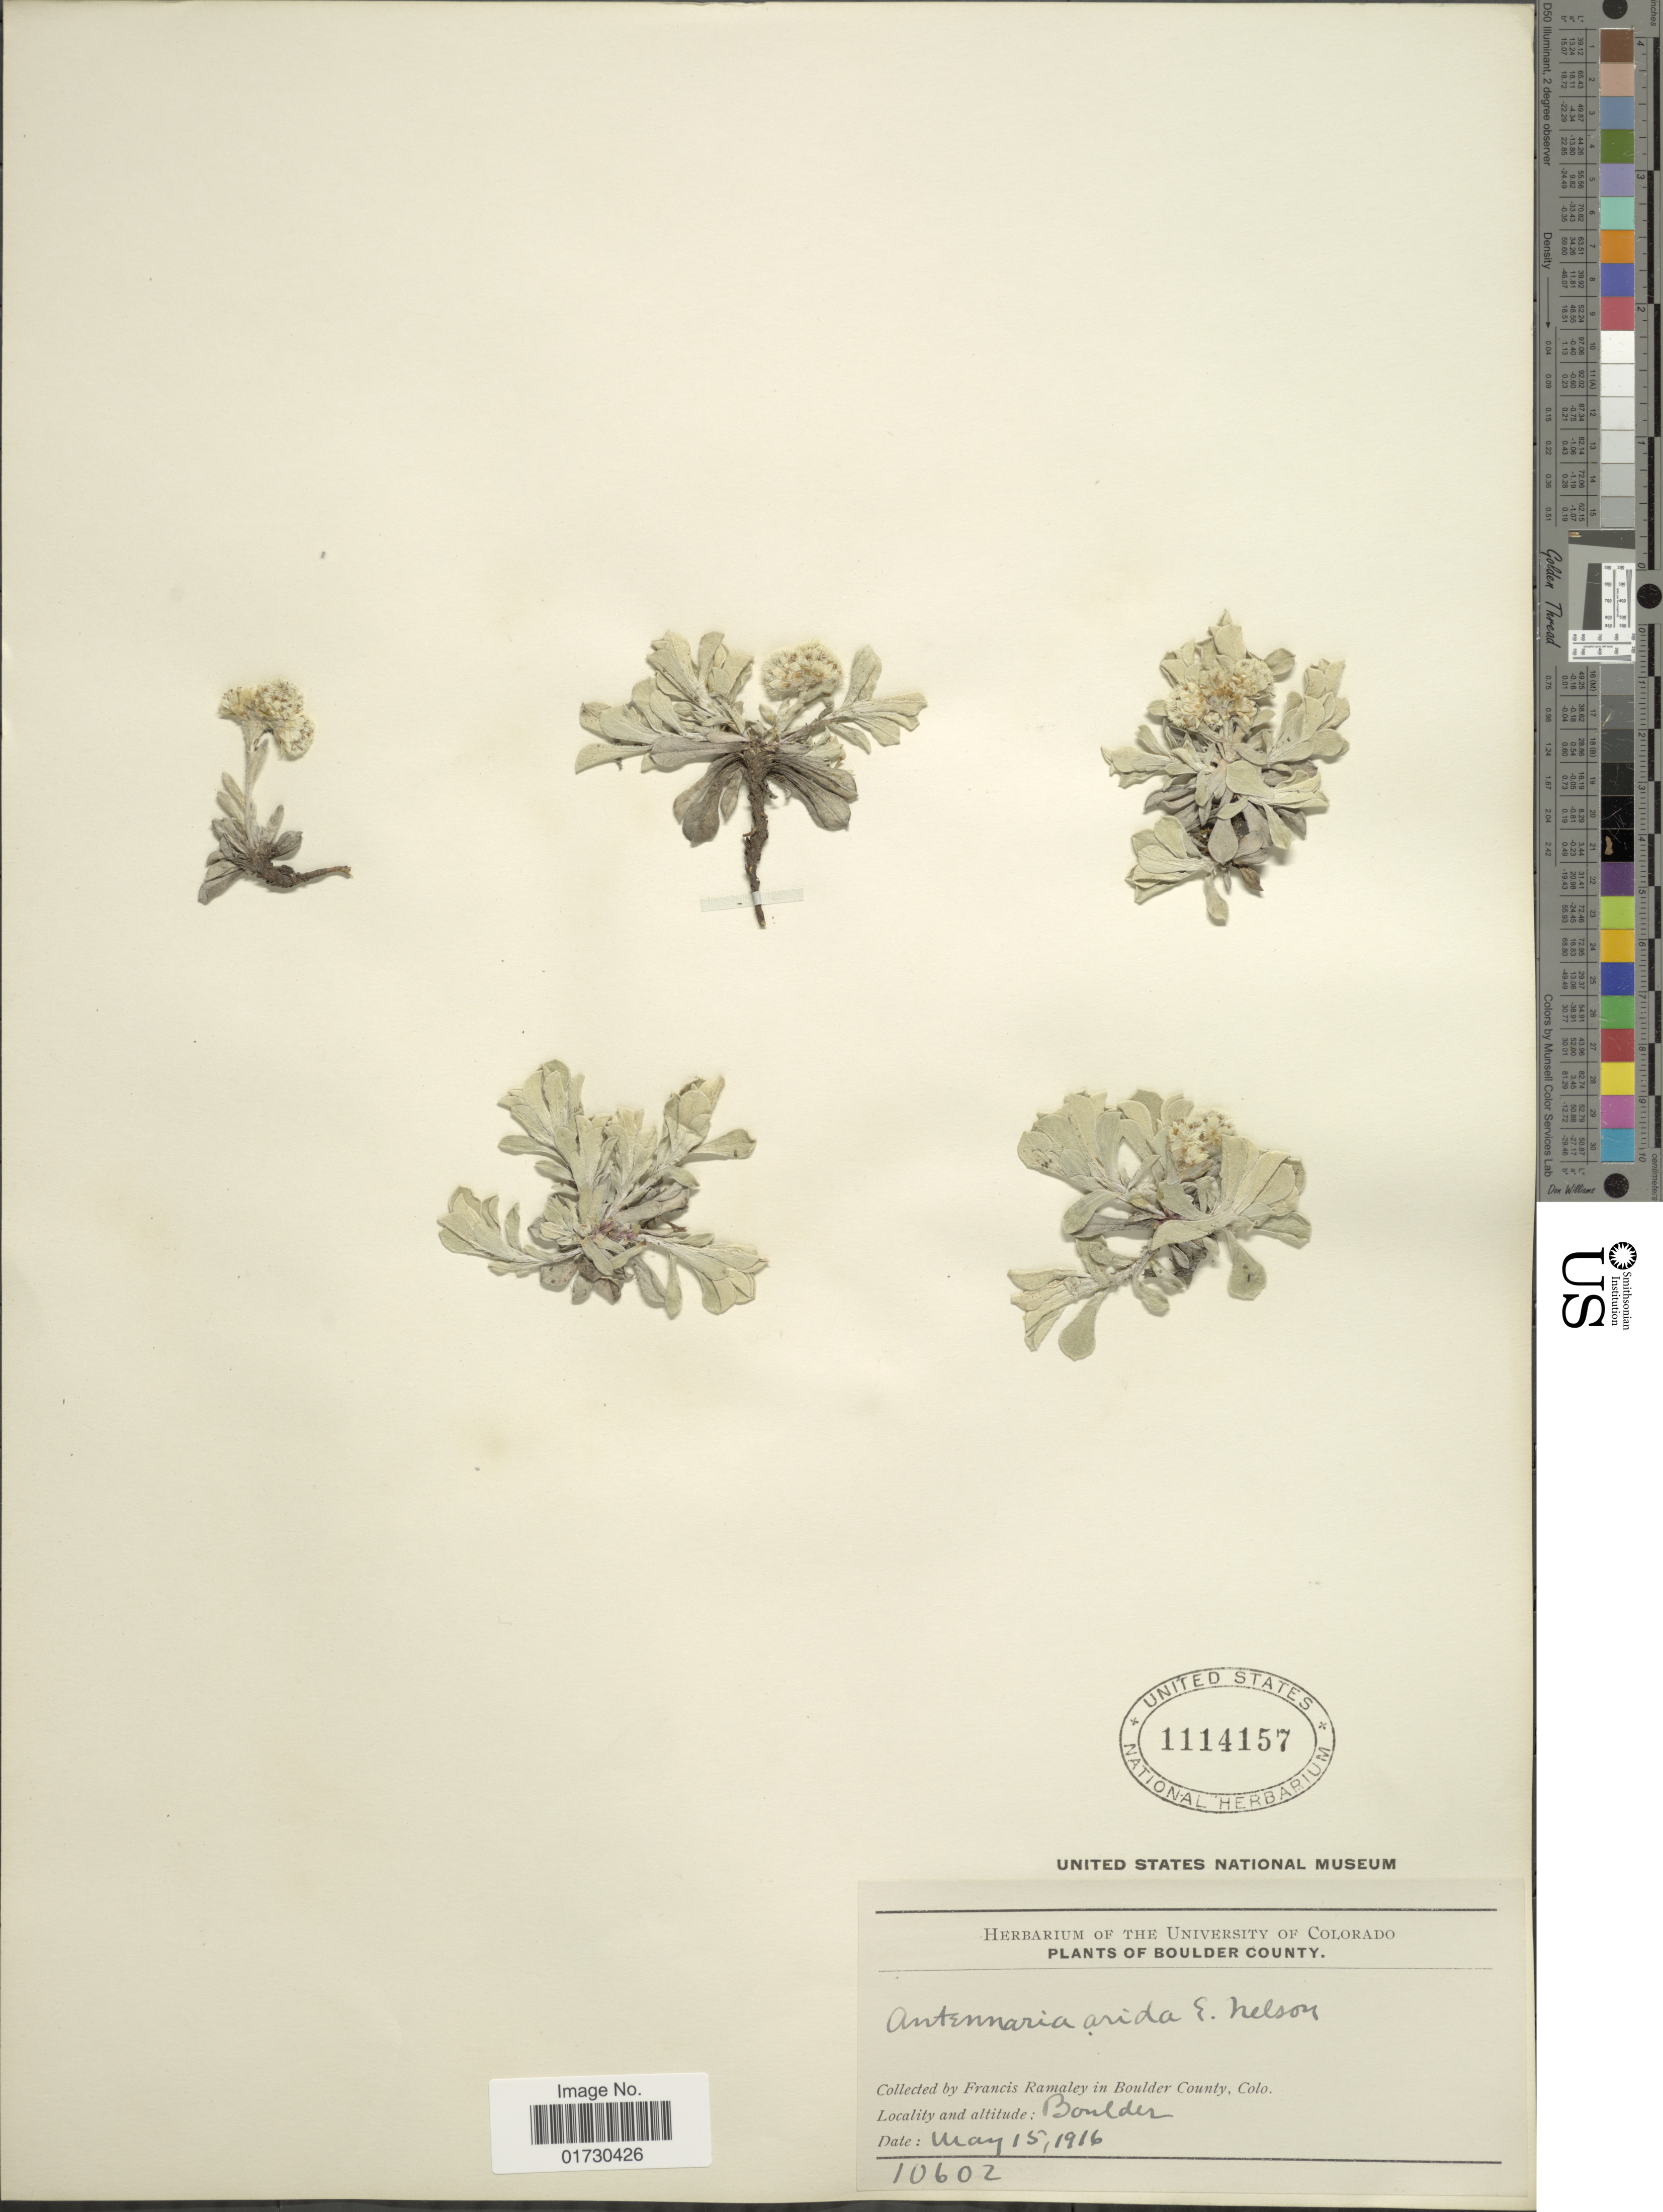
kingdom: Plantae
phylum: Tracheophyta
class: Magnoliopsida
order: Asterales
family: Asteraceae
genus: Antennaria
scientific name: Antennaria arida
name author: E.E. Nelson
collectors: F. Ramaley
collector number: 10602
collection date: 1916-05-15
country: United States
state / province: Colorado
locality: Boulder County, In Boulder County, Colo., Boulder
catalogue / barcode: US 1114157